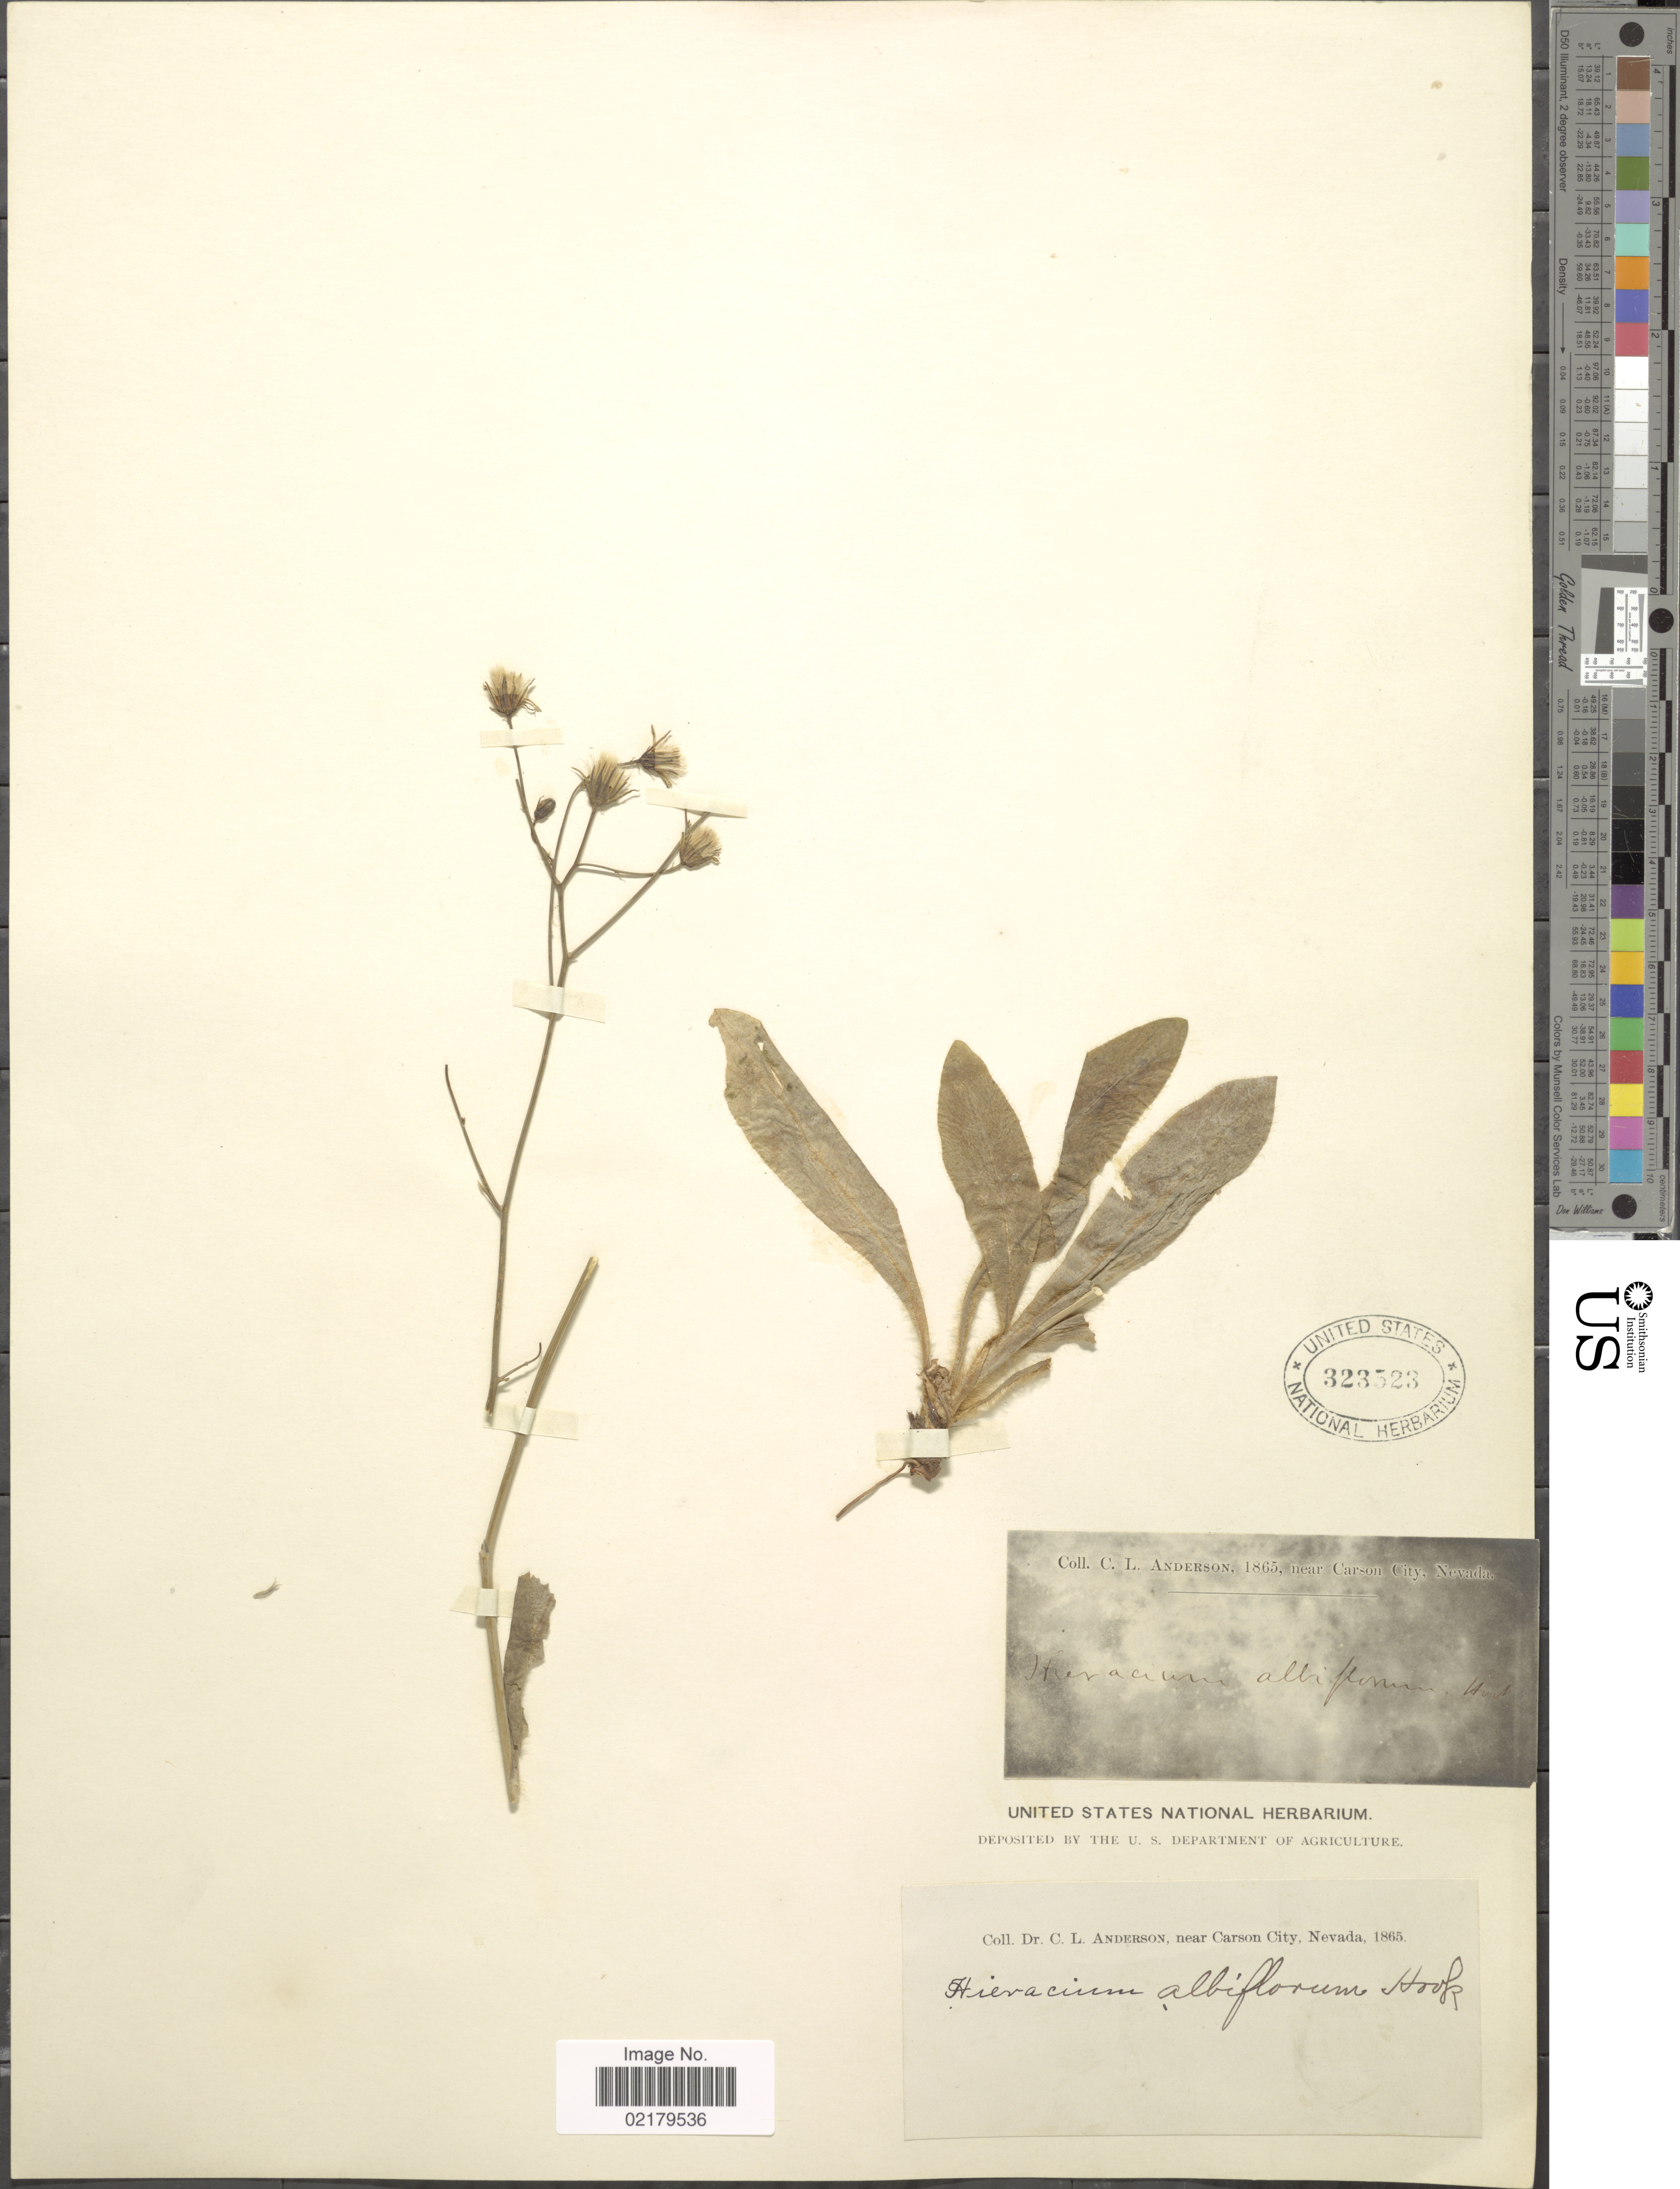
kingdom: Plantae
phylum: Tracheophyta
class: Magnoliopsida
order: Asterales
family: Asteraceae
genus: Hieracium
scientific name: Hieracium albiflorum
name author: Hook.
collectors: C. L. Anderson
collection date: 1865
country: United States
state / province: Nevada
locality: Near Carson City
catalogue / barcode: US 323523